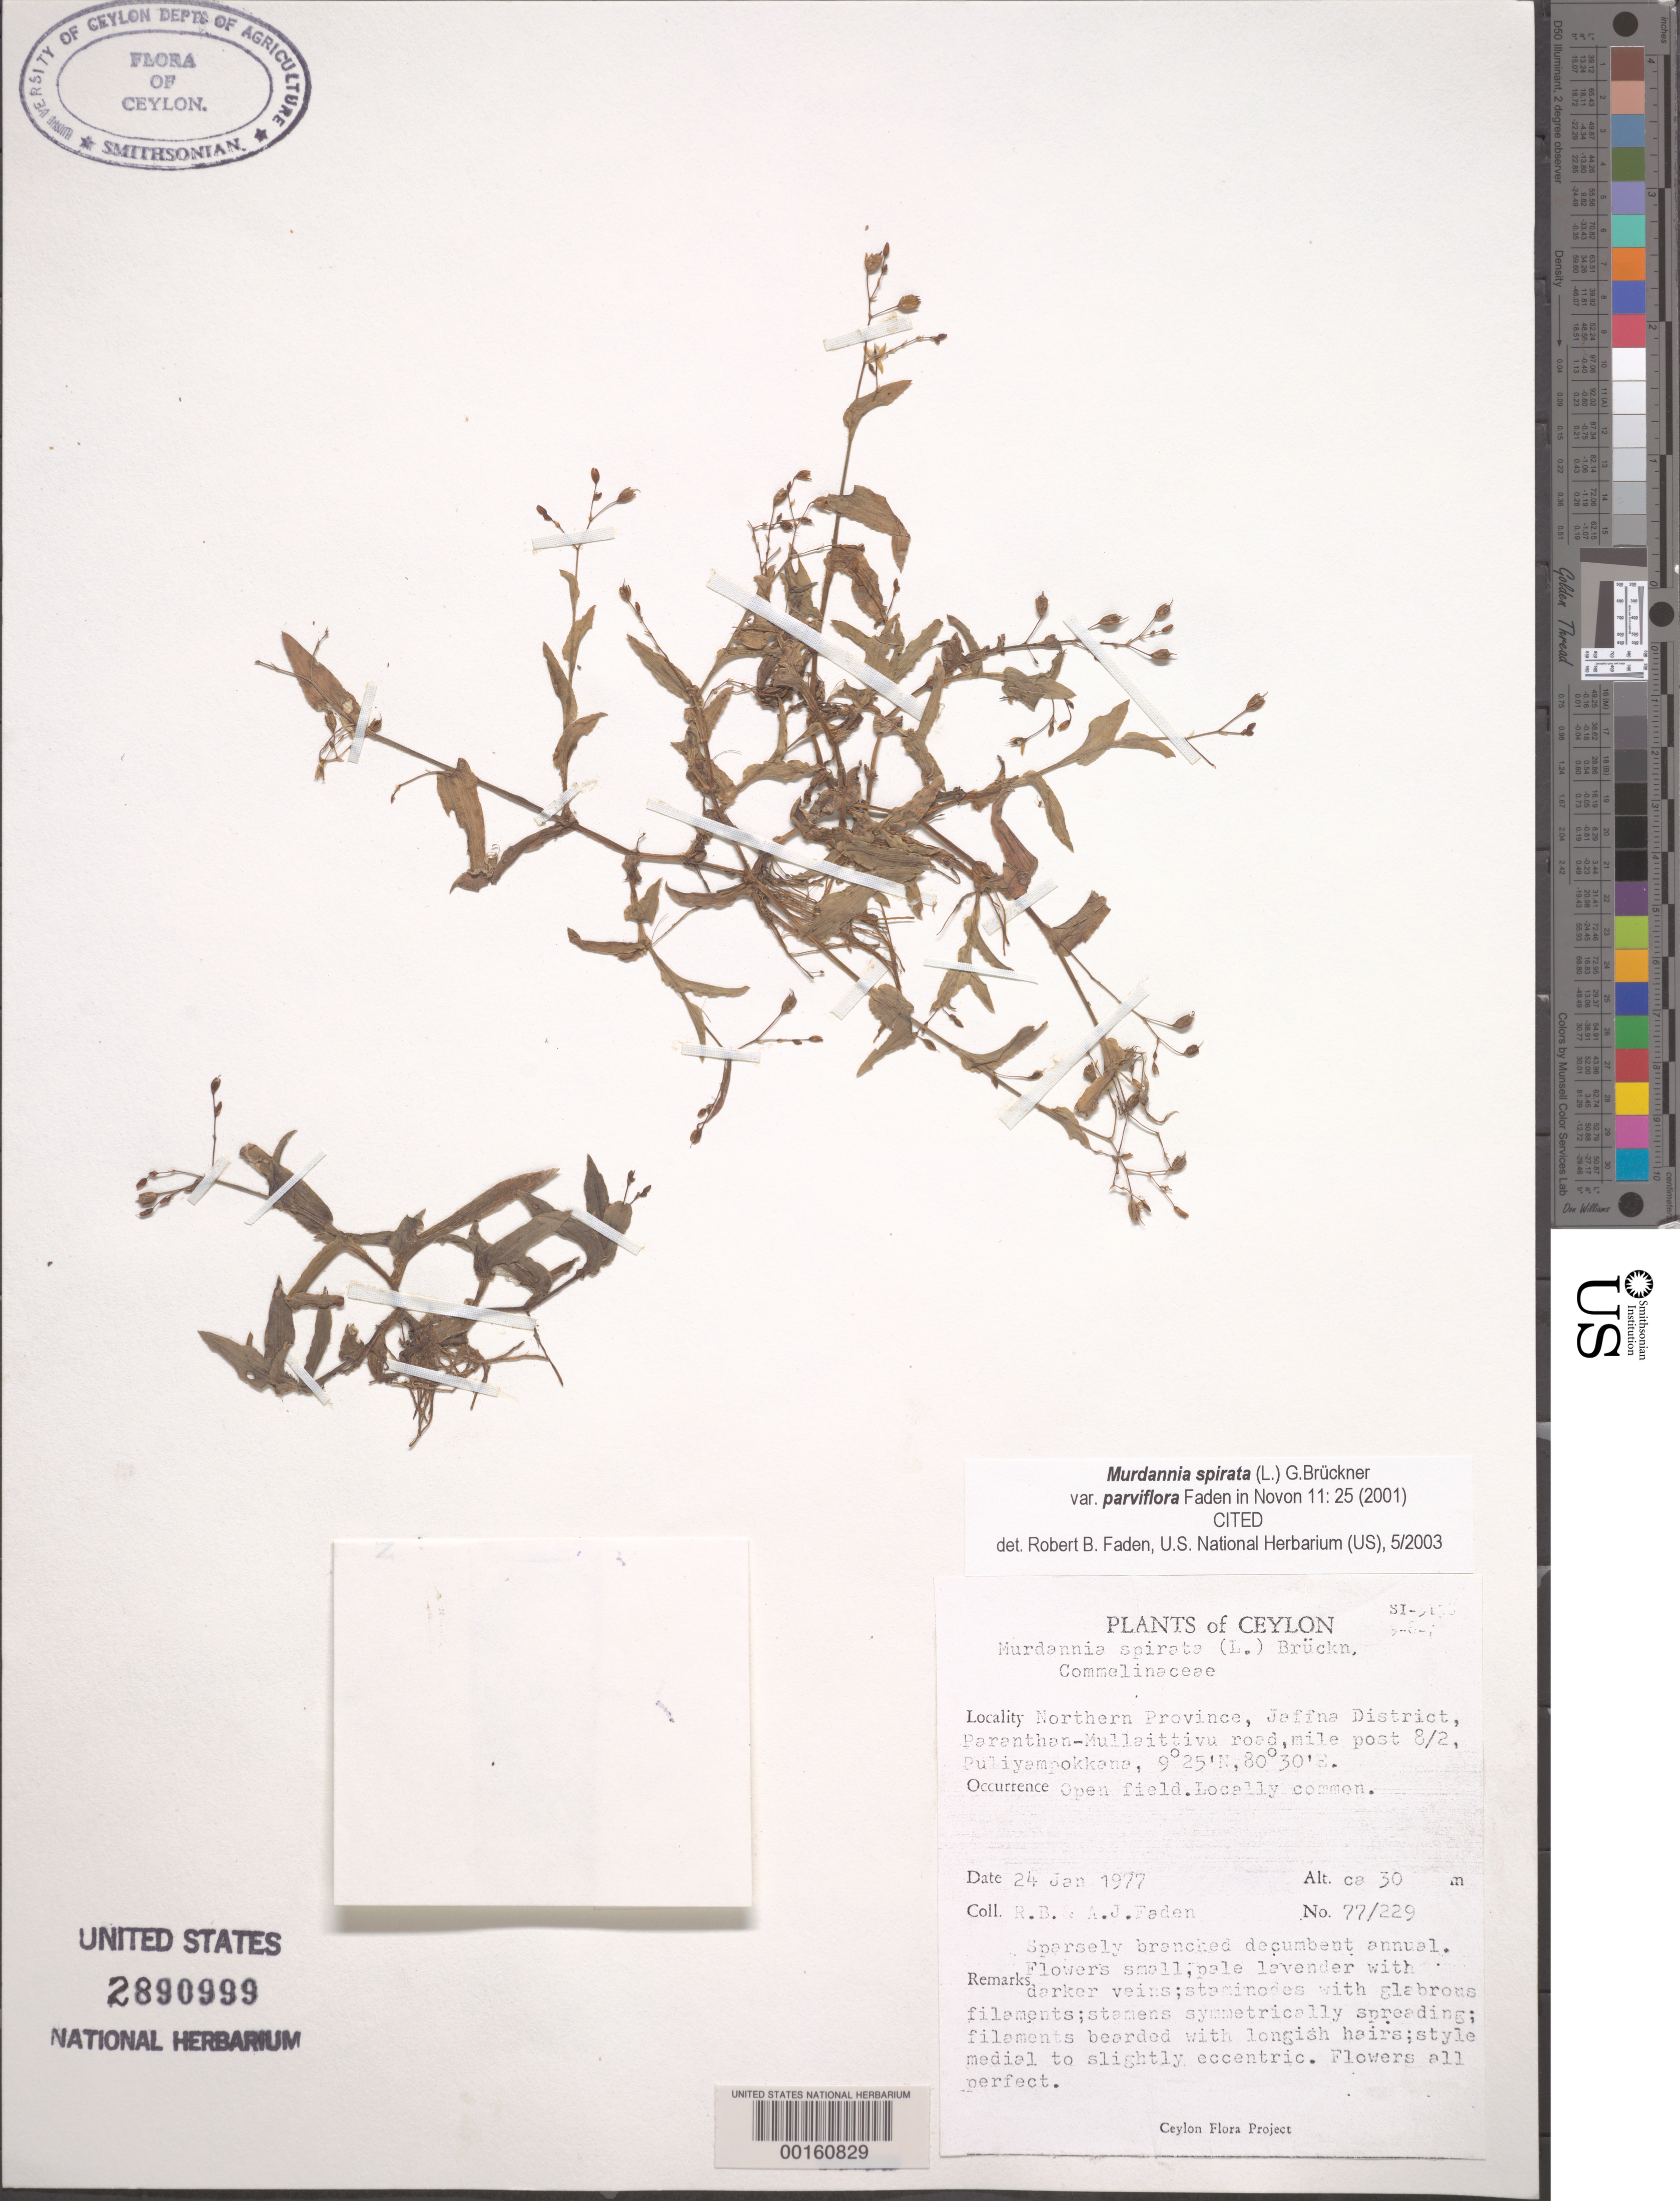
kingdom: Plantae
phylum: Tracheophyta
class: Liliopsida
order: Commelinales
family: Commelinaceae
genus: Murdannia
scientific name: Murdannia spirata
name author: (L.) G. Brückn.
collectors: R. B. Faden & A. J. Faden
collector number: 77/229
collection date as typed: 24 Jan 1977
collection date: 1977-01-24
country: Sri Lanka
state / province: Northern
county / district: Jaffna Dist.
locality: Puliyampokkana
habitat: Open field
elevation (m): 30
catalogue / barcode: US 2890999